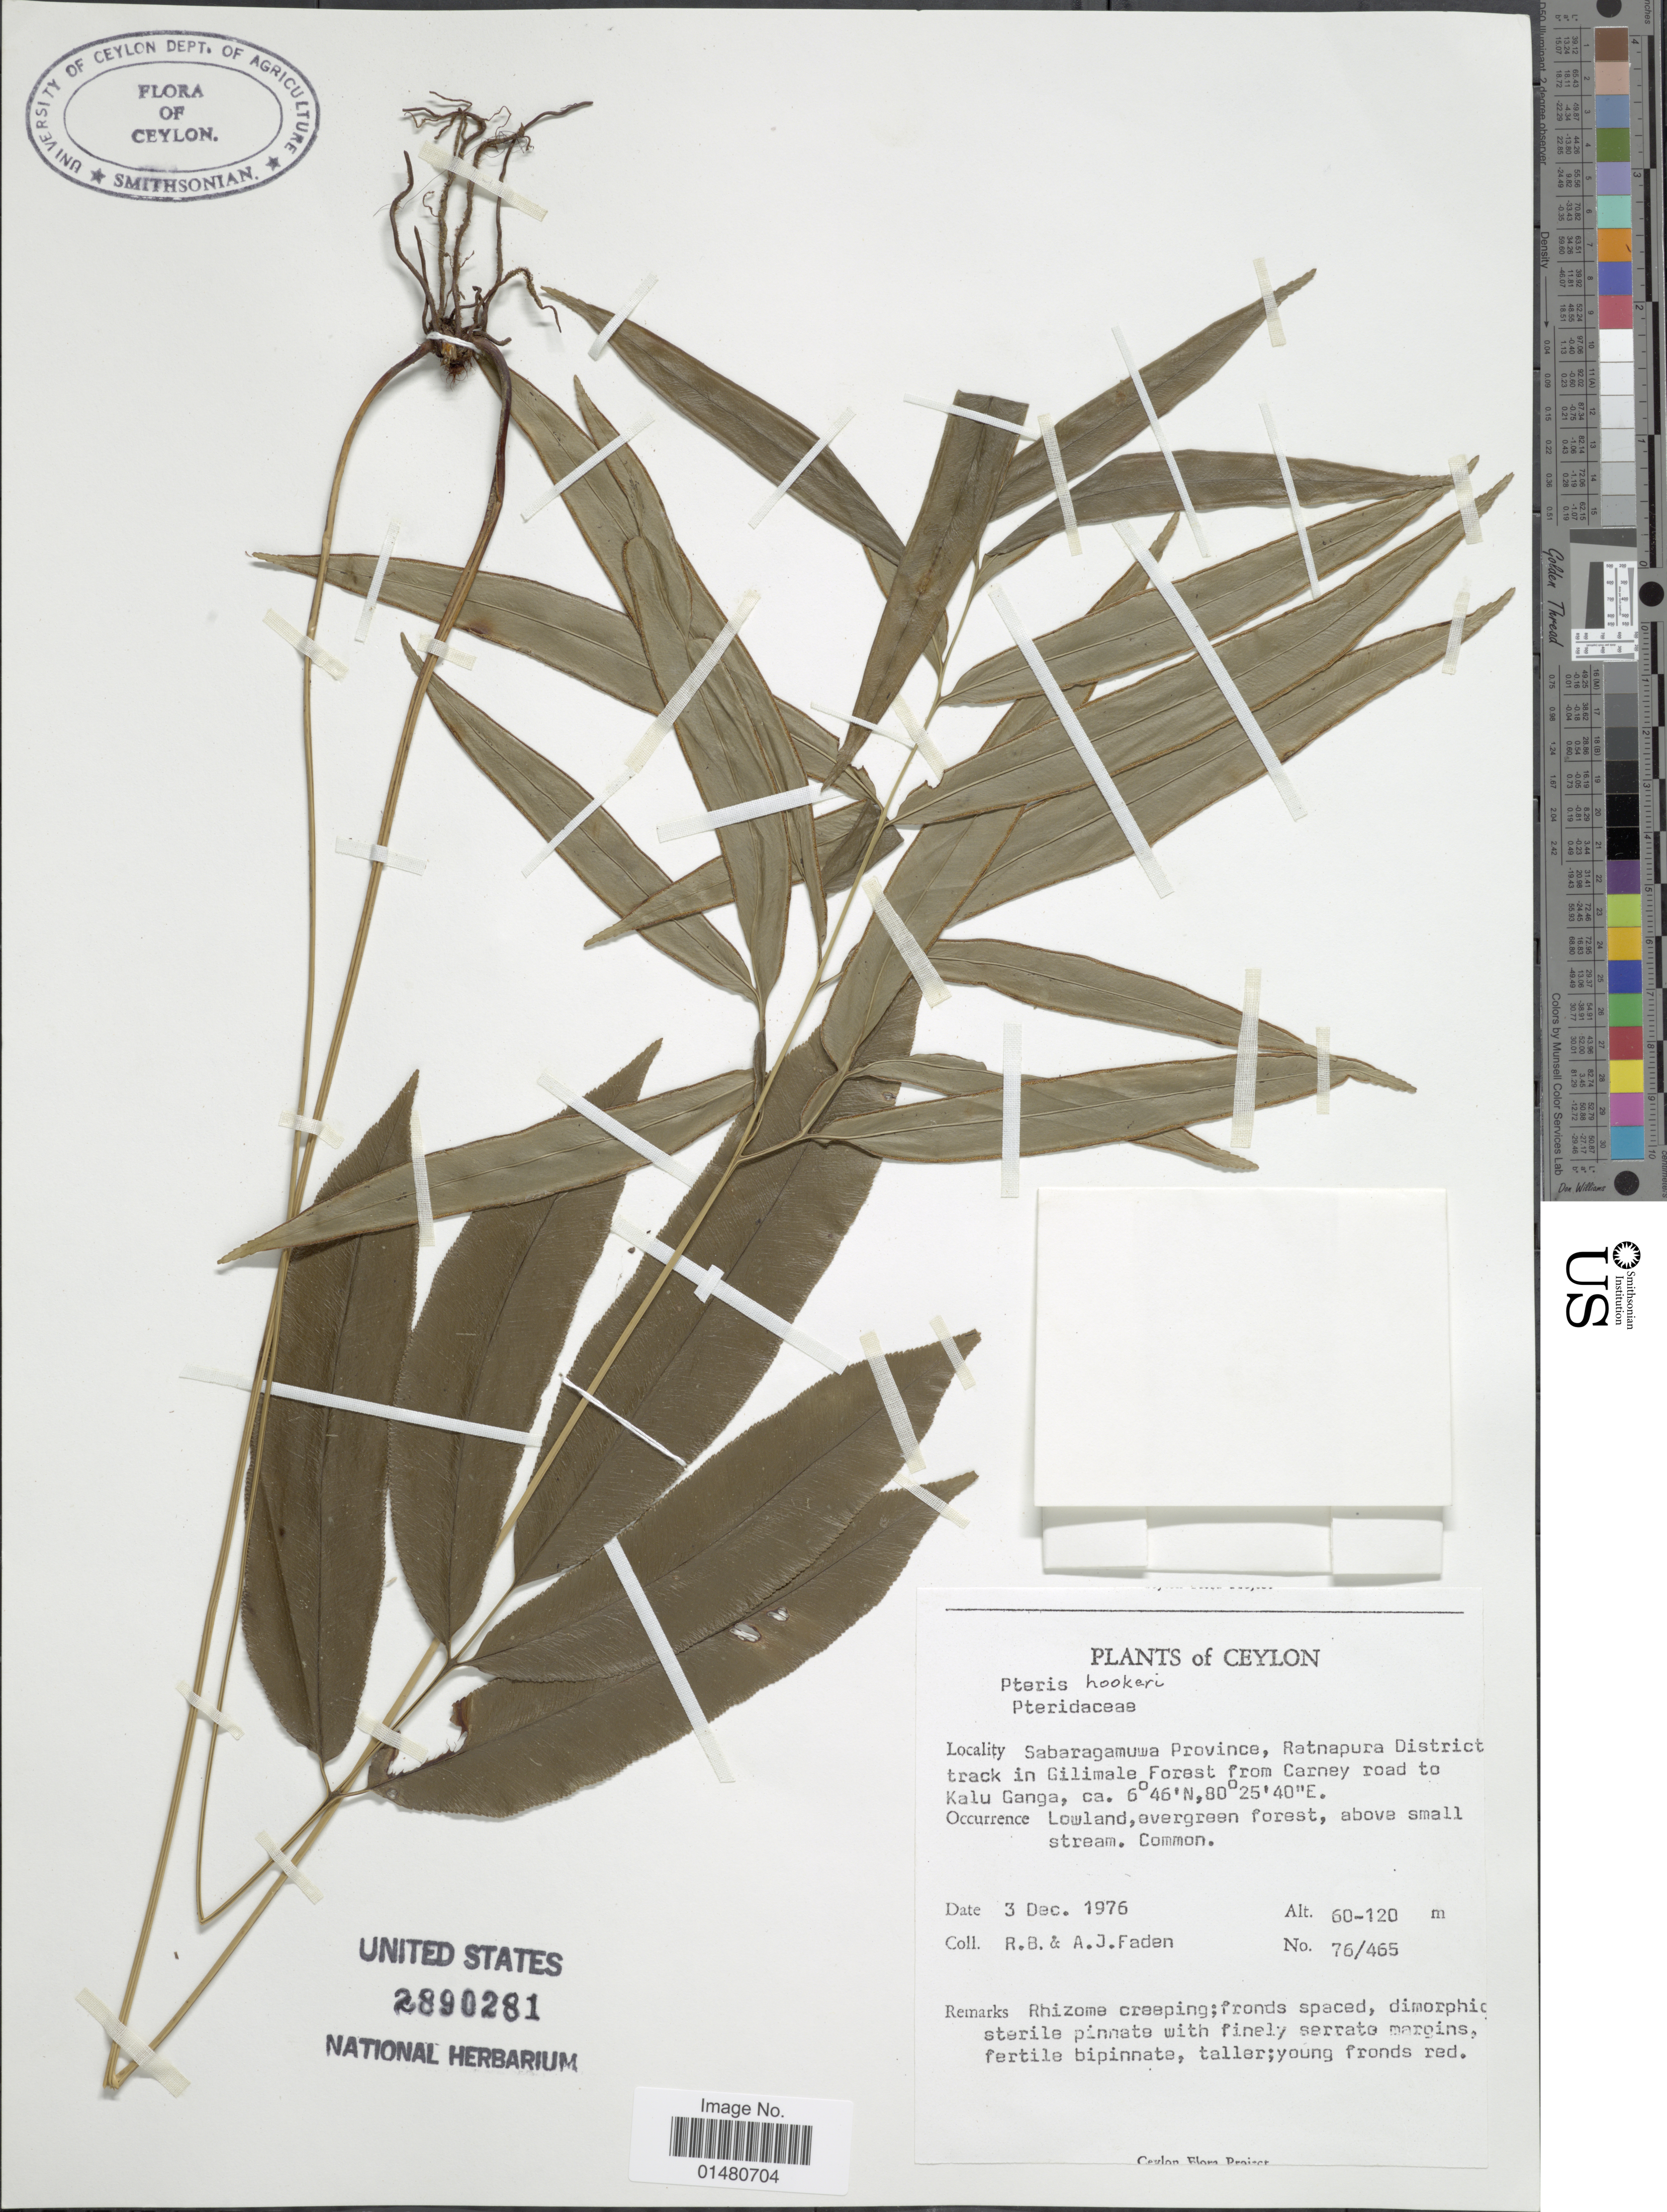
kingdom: Plantae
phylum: Tracheophyta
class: Polypodiopsida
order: Polypodiales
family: Pteridaceae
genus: Pteris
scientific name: Pteris hookeriana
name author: J. Agardh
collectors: R. B. Faden & A. J. Faden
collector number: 76/465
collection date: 1976-12-03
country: Sri Lanka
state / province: Sabaragamuwa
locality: Ceylon, Sabaragamuwa Province, Ratnapura District track in Gilimale Forest from Carney road to Kalu Ganga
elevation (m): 60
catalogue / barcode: US 2890281